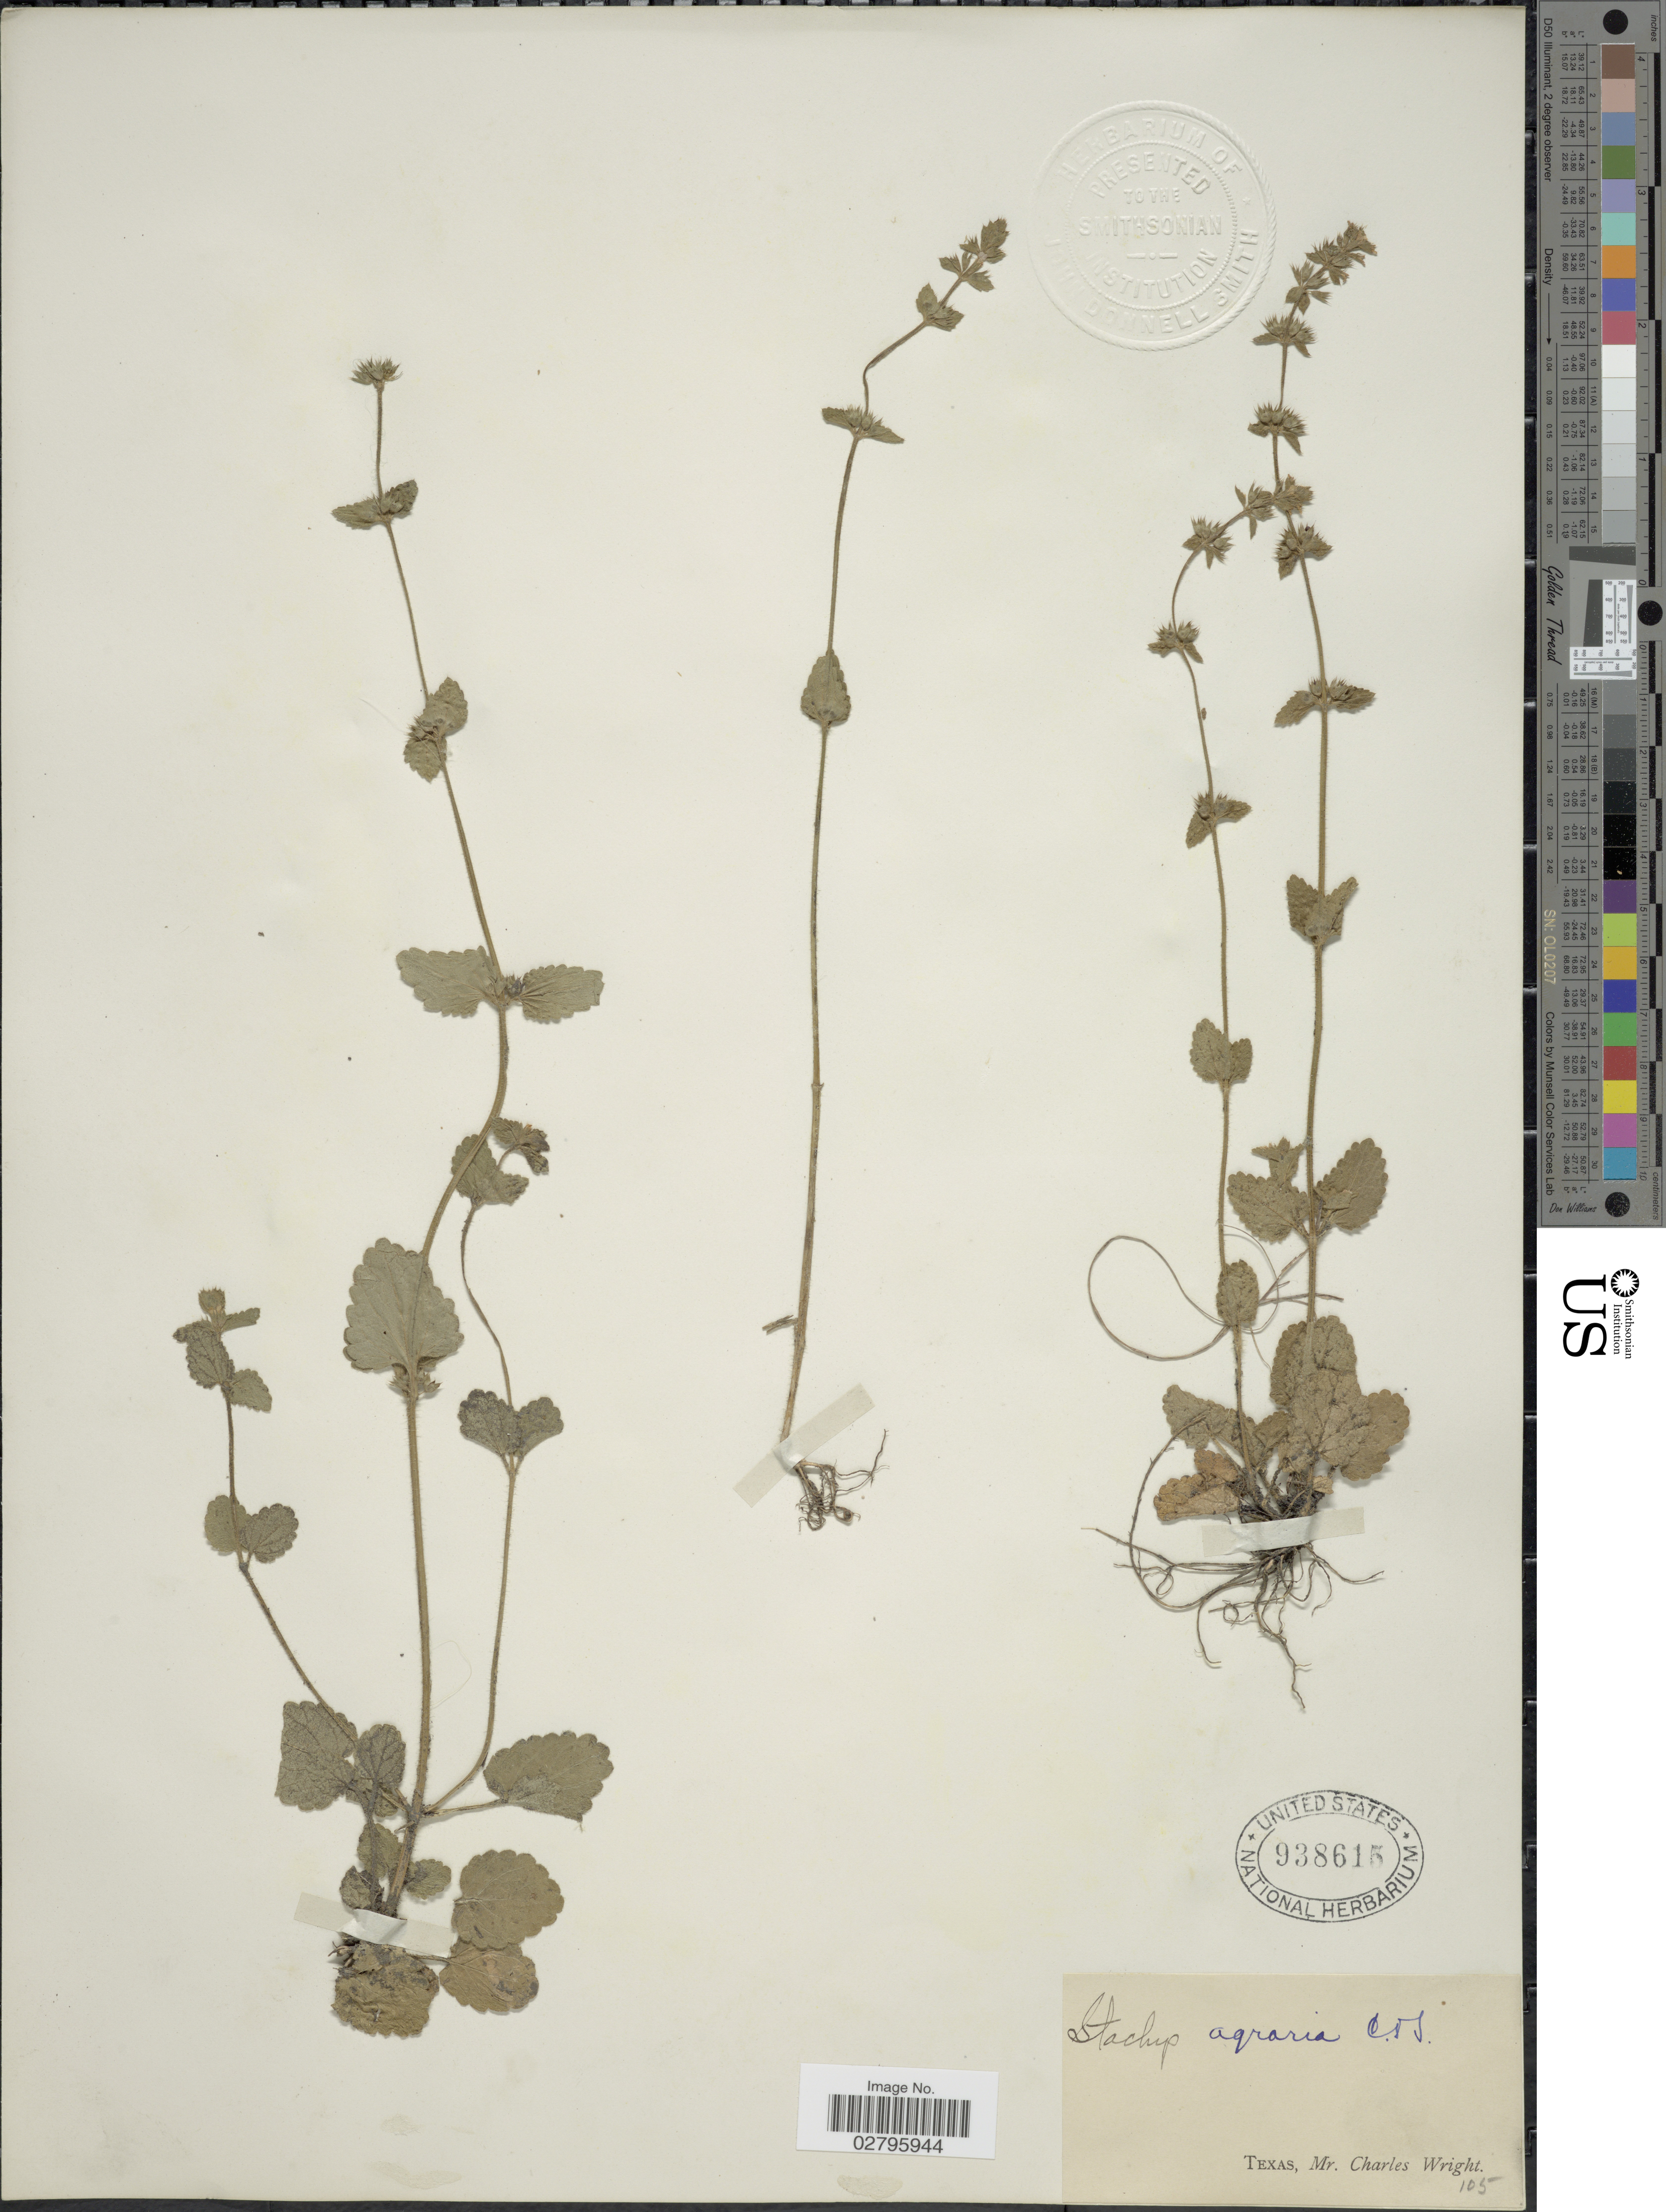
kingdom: Plantae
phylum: Tracheophyta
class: Magnoliopsida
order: Lamiales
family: Lamiaceae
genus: Stachys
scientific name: Stachys agraria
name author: Schltdl. & Cham.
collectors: C. Wright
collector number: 105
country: United States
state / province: Texas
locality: Texas.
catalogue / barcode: US 938615